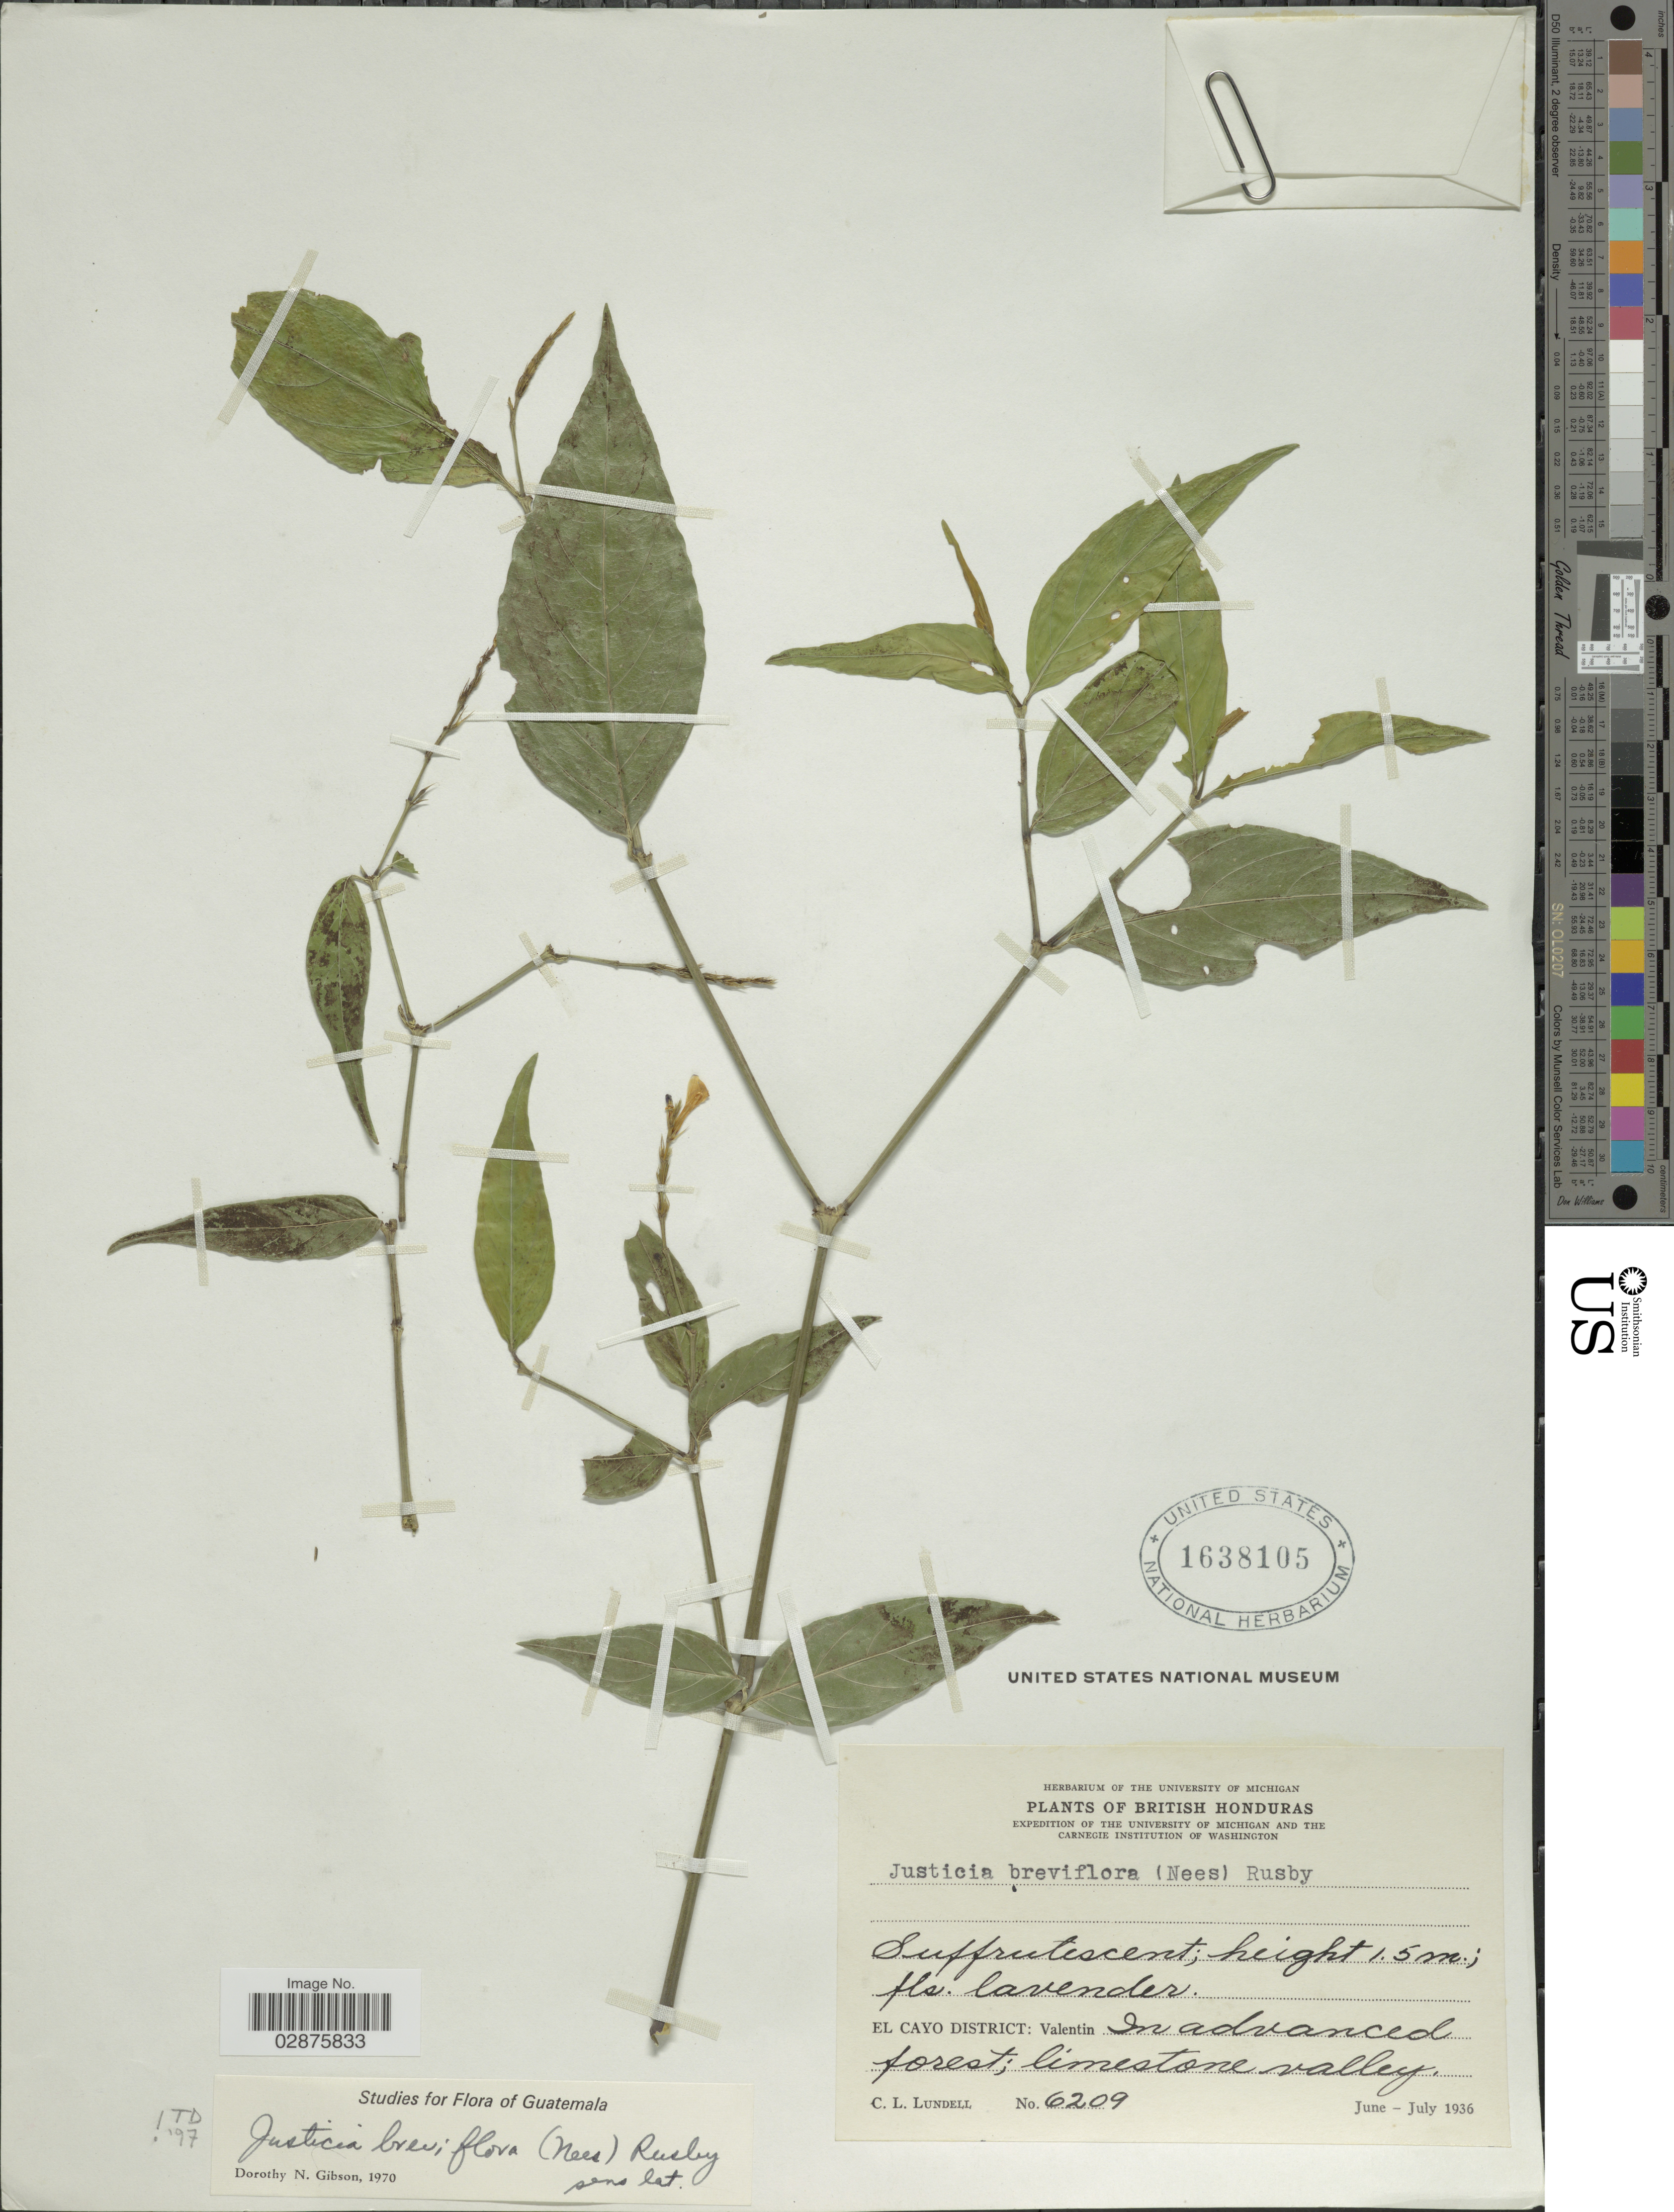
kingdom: Plantae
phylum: Tracheophyta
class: Magnoliopsida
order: Lamiales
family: Acanthaceae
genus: Justicia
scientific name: Justicia breviflora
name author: (Nees) Rusby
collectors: C. L. Lundell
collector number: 6209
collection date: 1936-06/1936-07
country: Belize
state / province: Cayo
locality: El Cayo District, Valentin, In Advanced forest.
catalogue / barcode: US 1638105